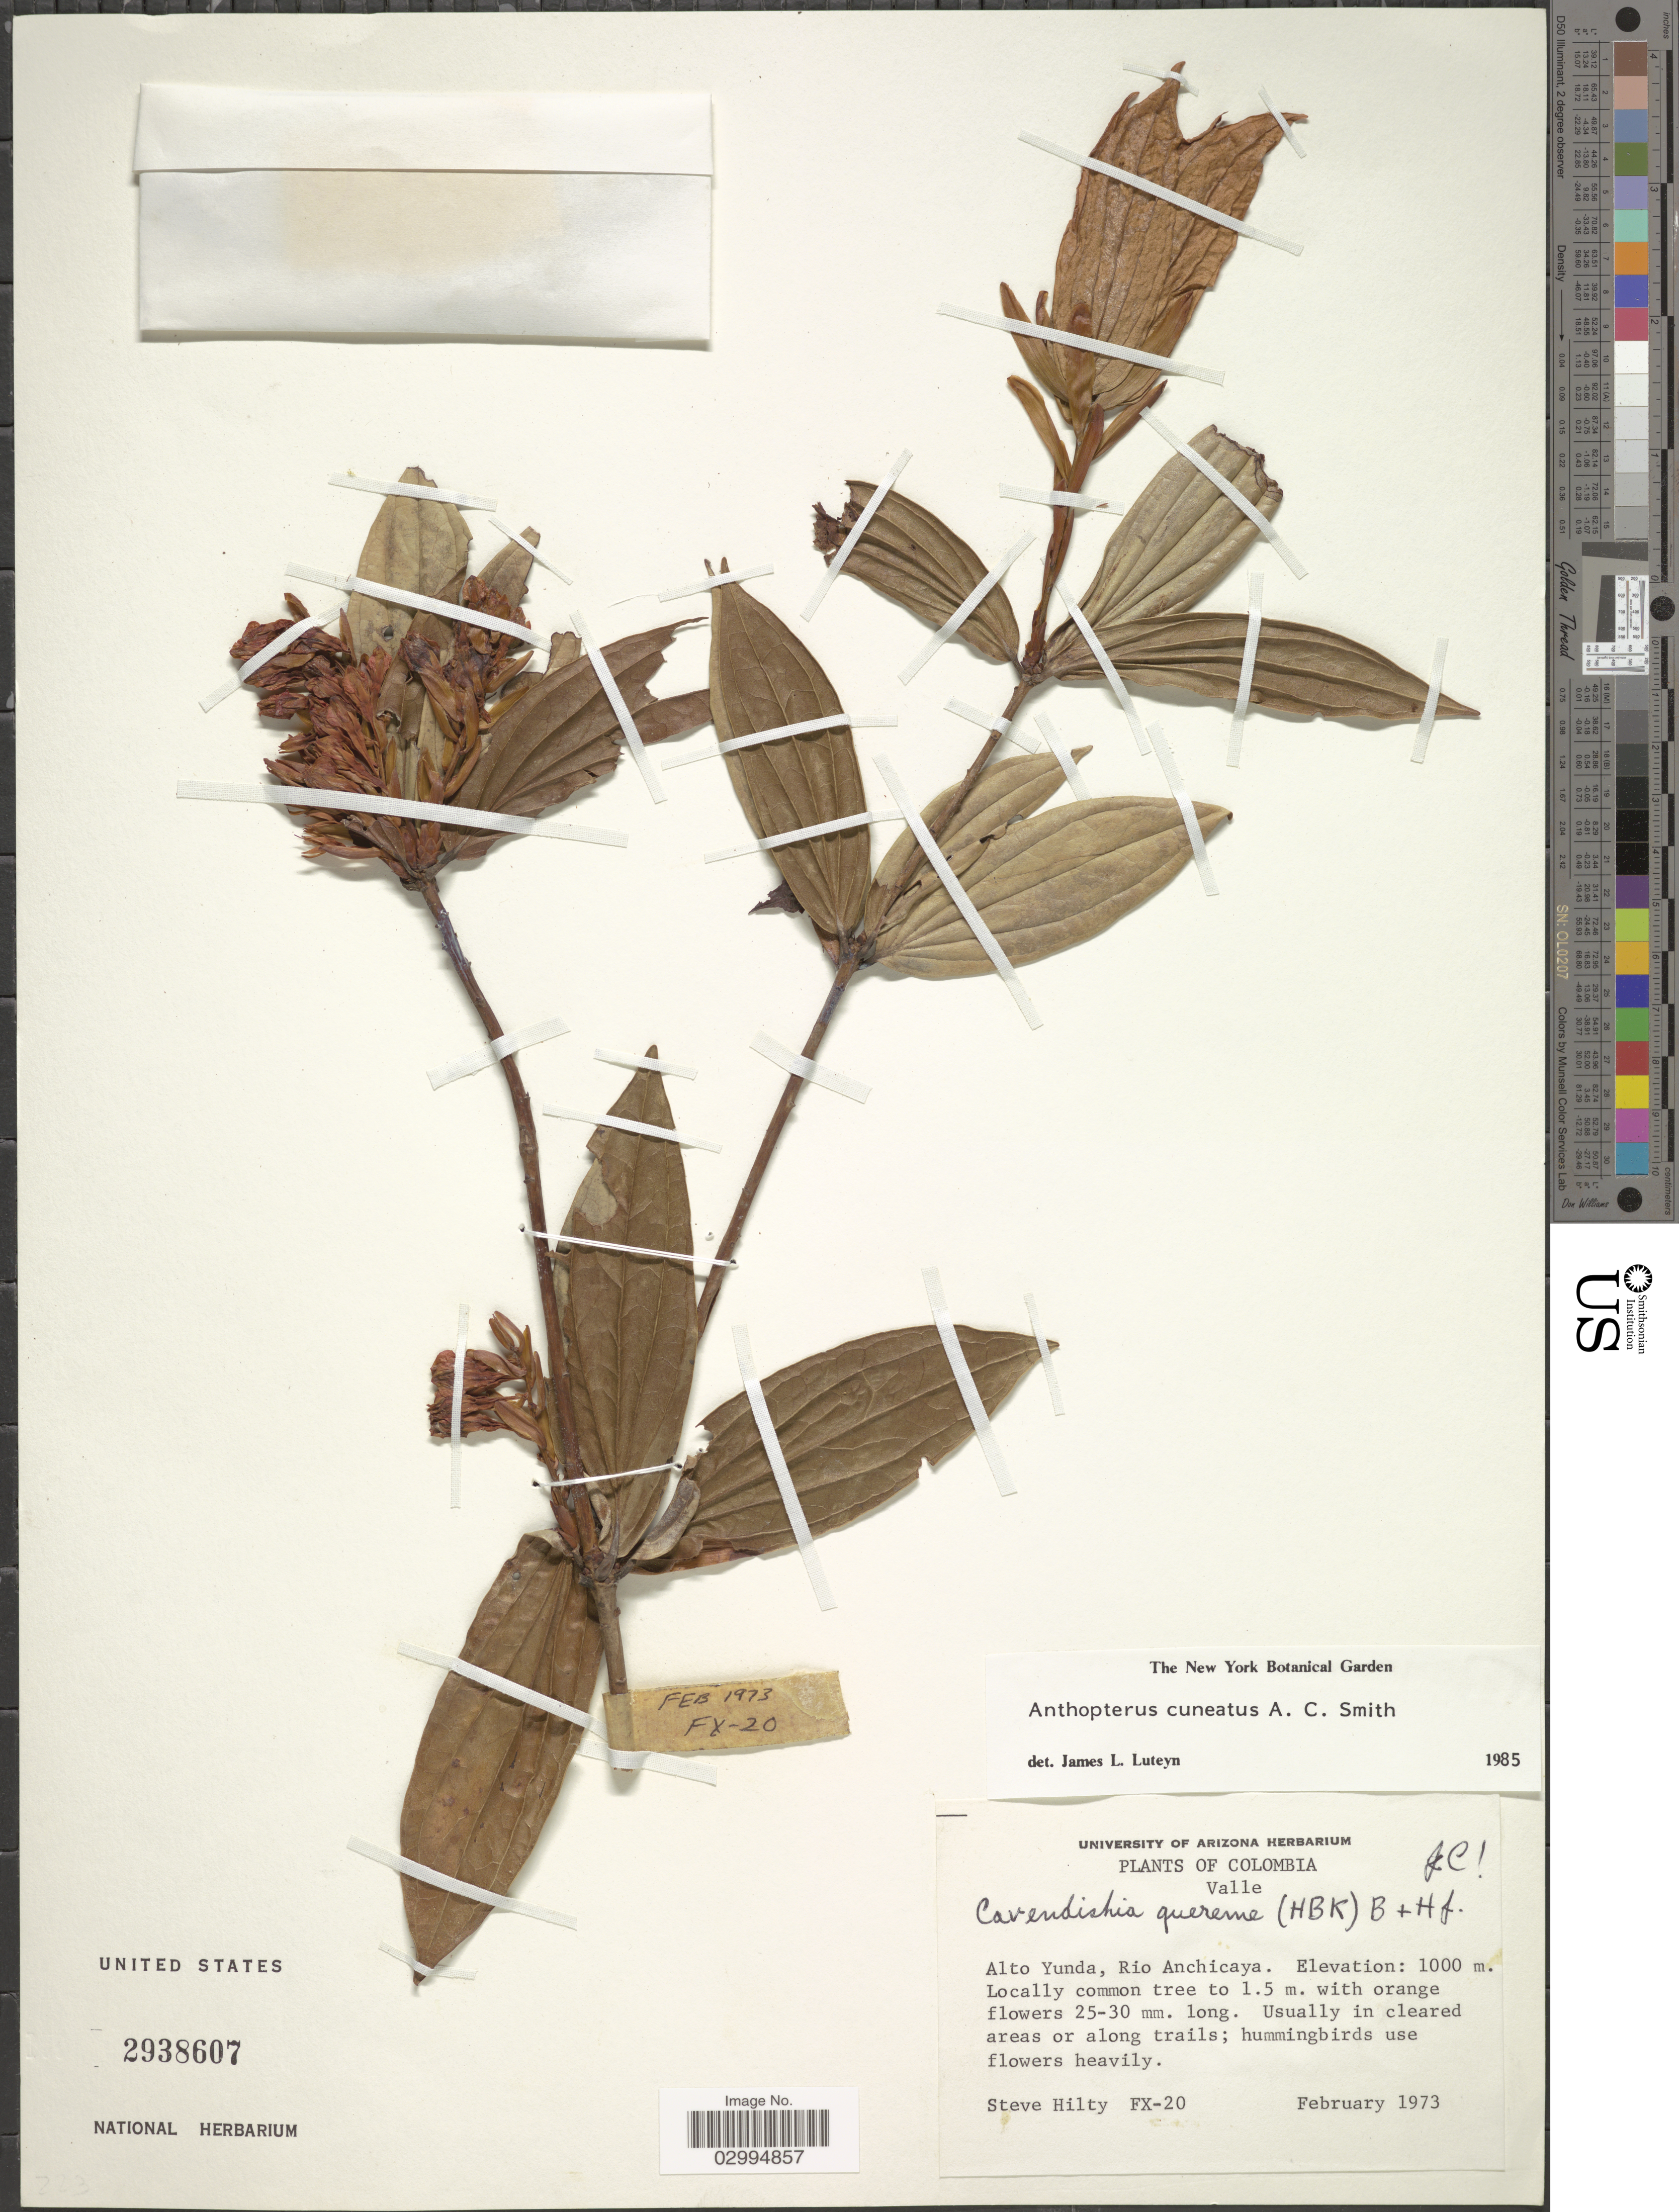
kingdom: Plantae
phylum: Tracheophyta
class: Magnoliopsida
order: Ericales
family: Ericaceae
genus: Anthopterus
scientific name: Anthopterus cuneatus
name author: A.C. Sm.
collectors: S. Hilty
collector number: FX-20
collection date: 1973-02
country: Colombia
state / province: Valle del Cauca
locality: Valle. Alto Yunda, Rio Anchicaya.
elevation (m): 1000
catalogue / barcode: US 2938607